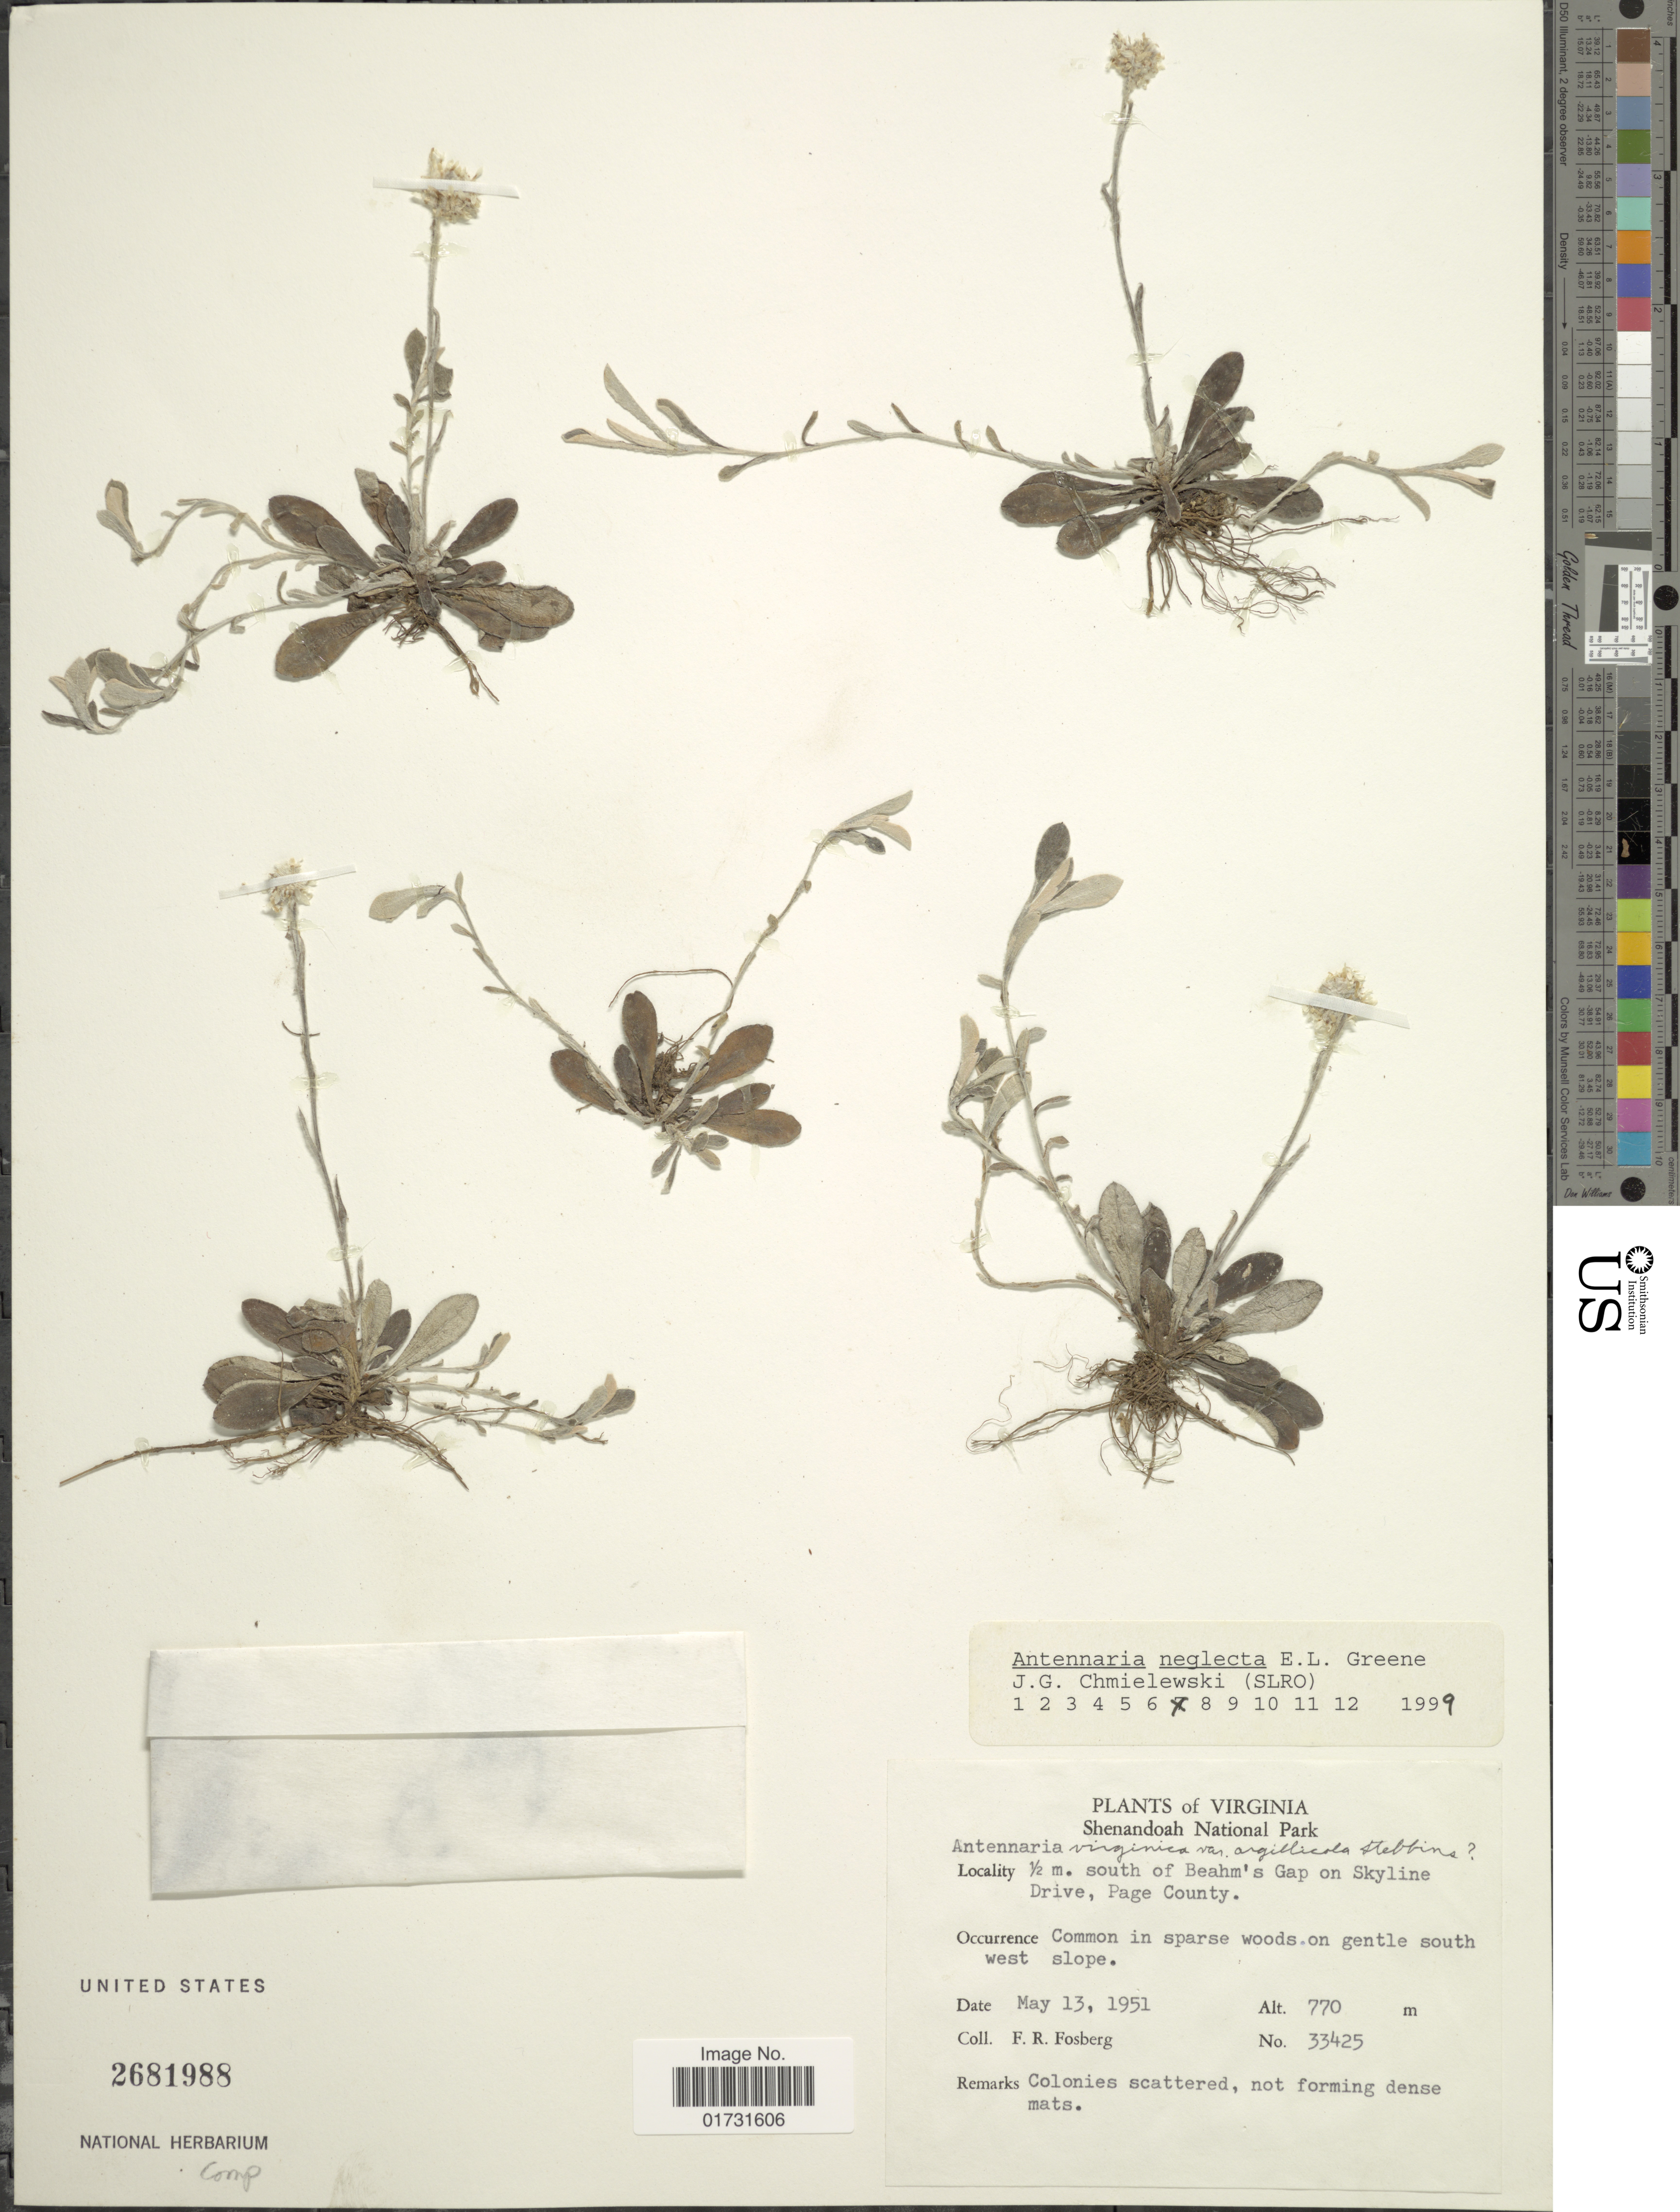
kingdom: Plantae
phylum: Tracheophyta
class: Magnoliopsida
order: Asterales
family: Asteraceae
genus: Antennaria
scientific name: Antennaria neglecta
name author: Greene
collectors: F. R. Fosberg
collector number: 33425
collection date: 1951-05-13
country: United States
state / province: Virginia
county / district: Page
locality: Shenandoah National Park. ½ m. south of Beahm's Gap on Skyline Drive, Page County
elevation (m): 770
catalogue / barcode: US 2681988